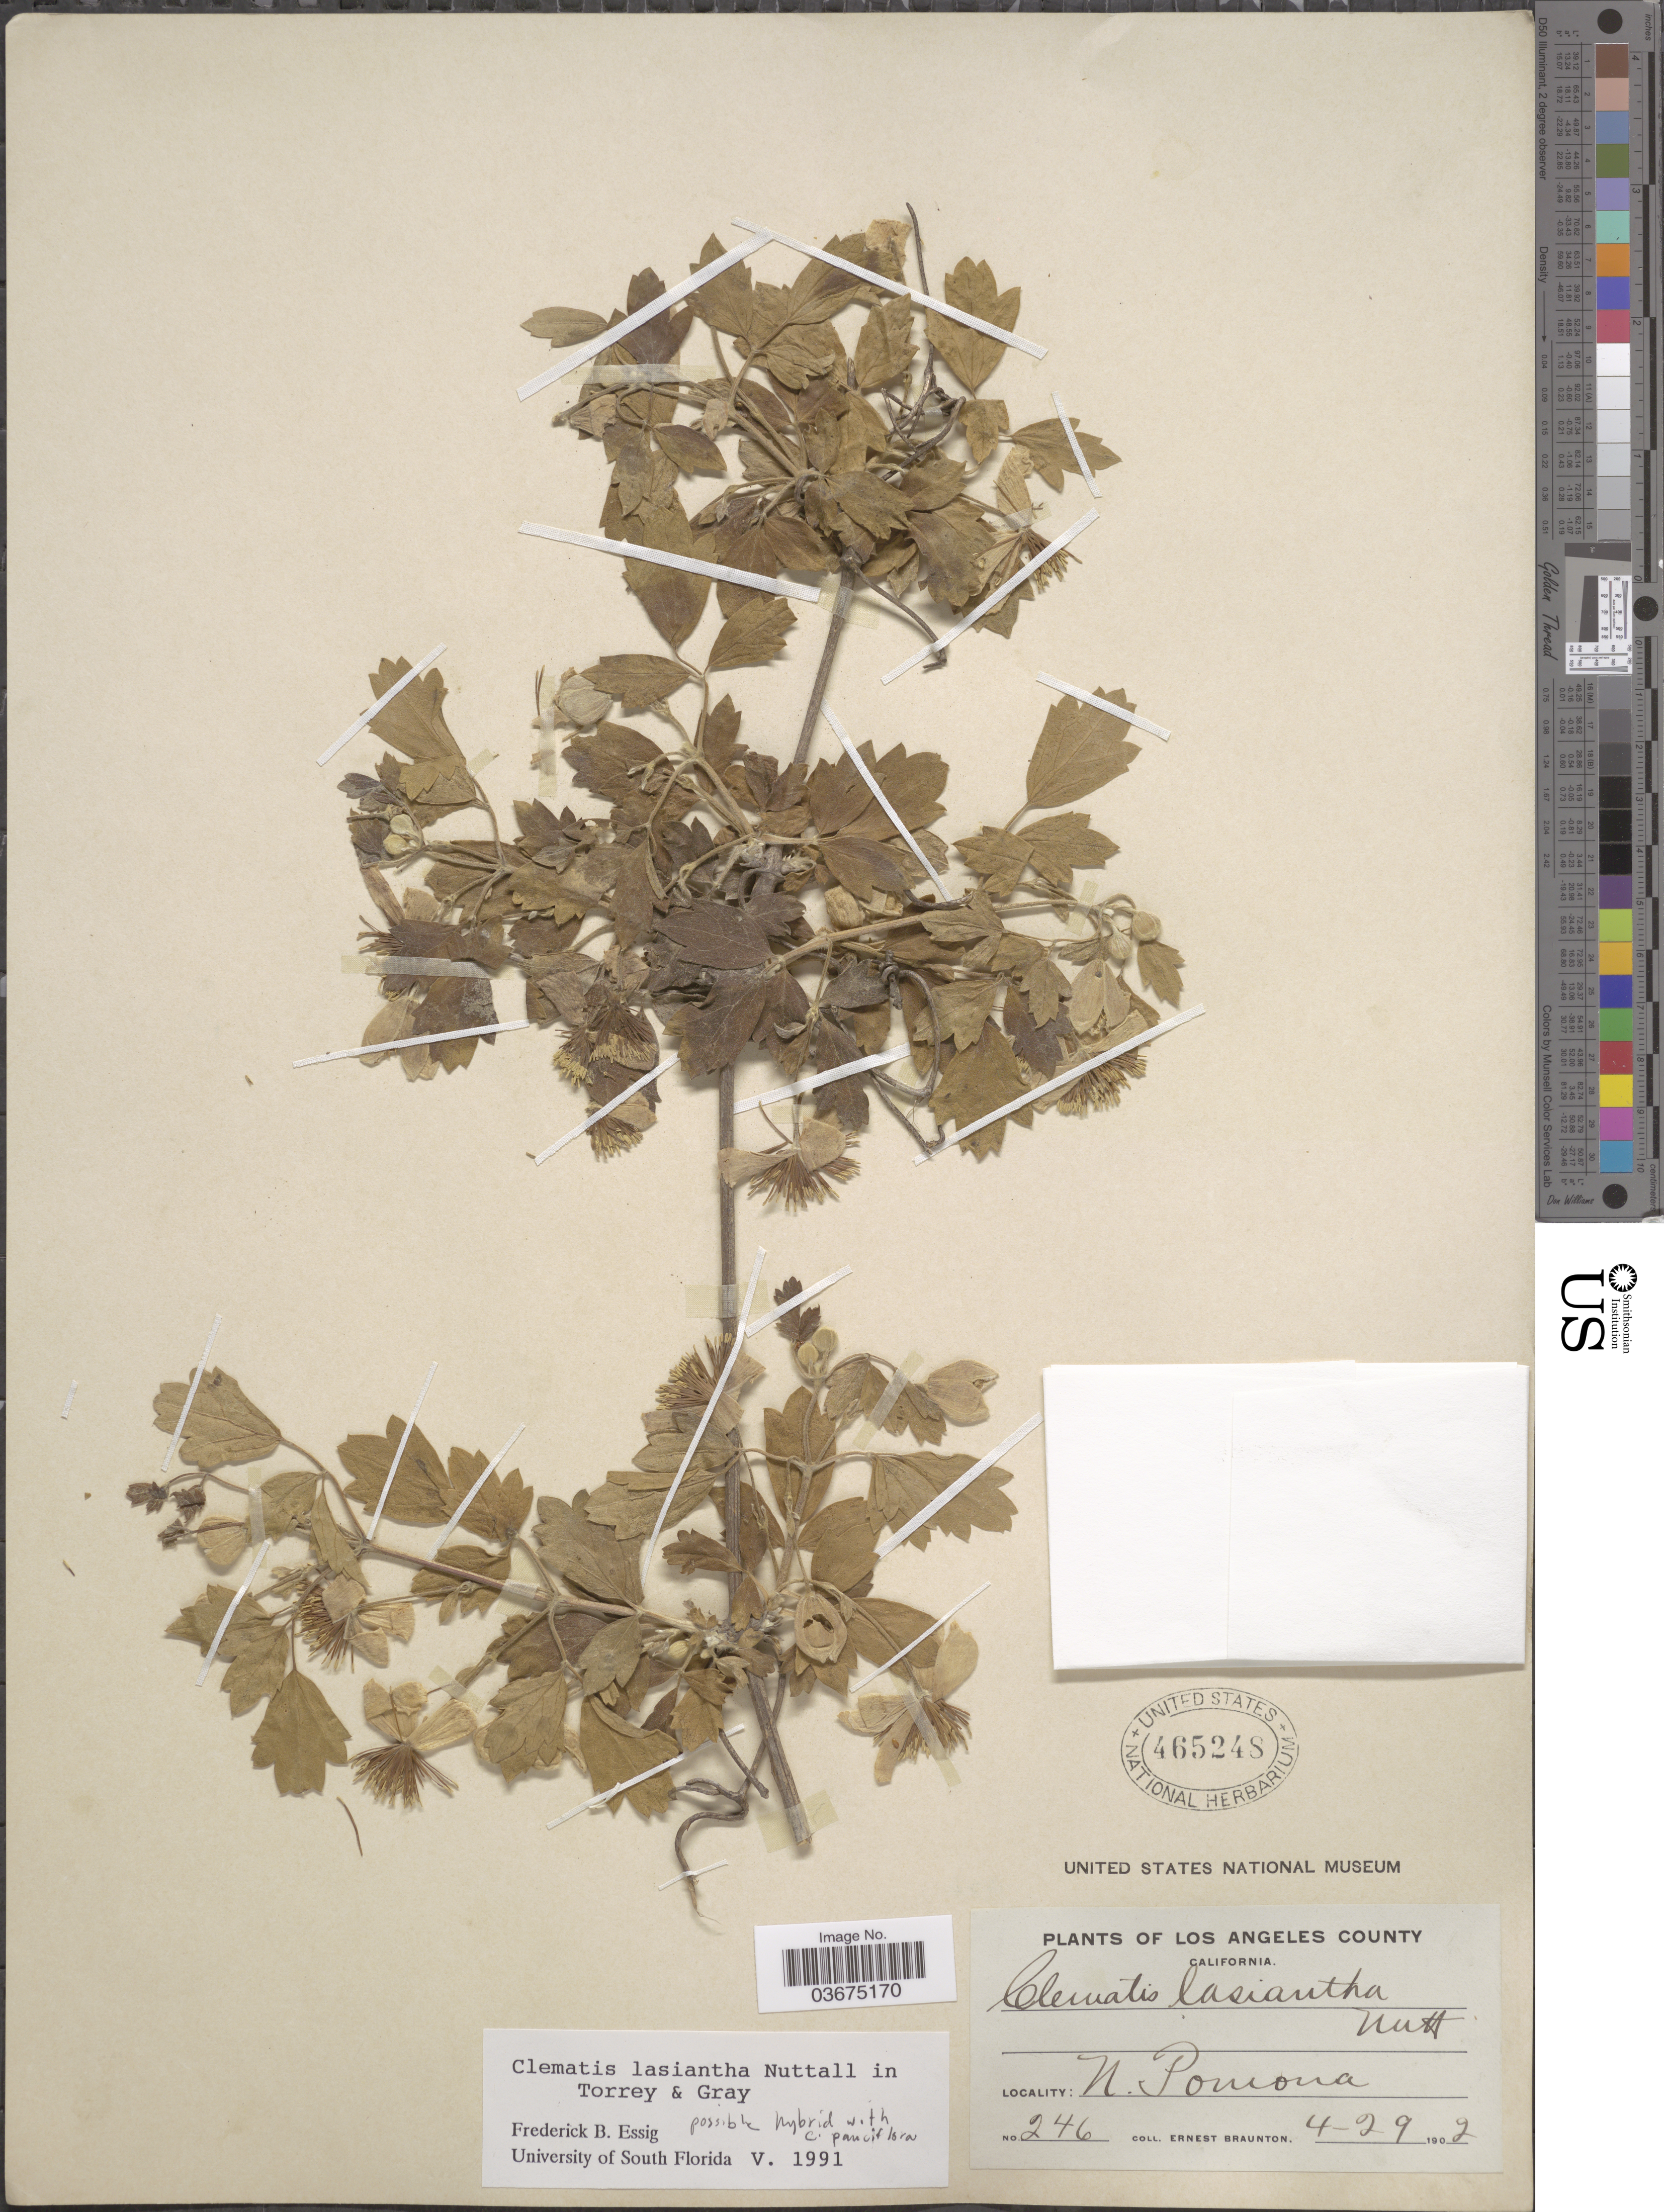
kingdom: Plantae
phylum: Tracheophyta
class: Magnoliopsida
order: Ranunculales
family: Ranunculaceae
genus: Clematis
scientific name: Clematis lasiantha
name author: Nutt.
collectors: E. Braunton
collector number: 246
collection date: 1902-04-29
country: United States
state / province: California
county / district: Los Angeles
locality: Los Angeles County. N. Pomona.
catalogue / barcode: US 465248